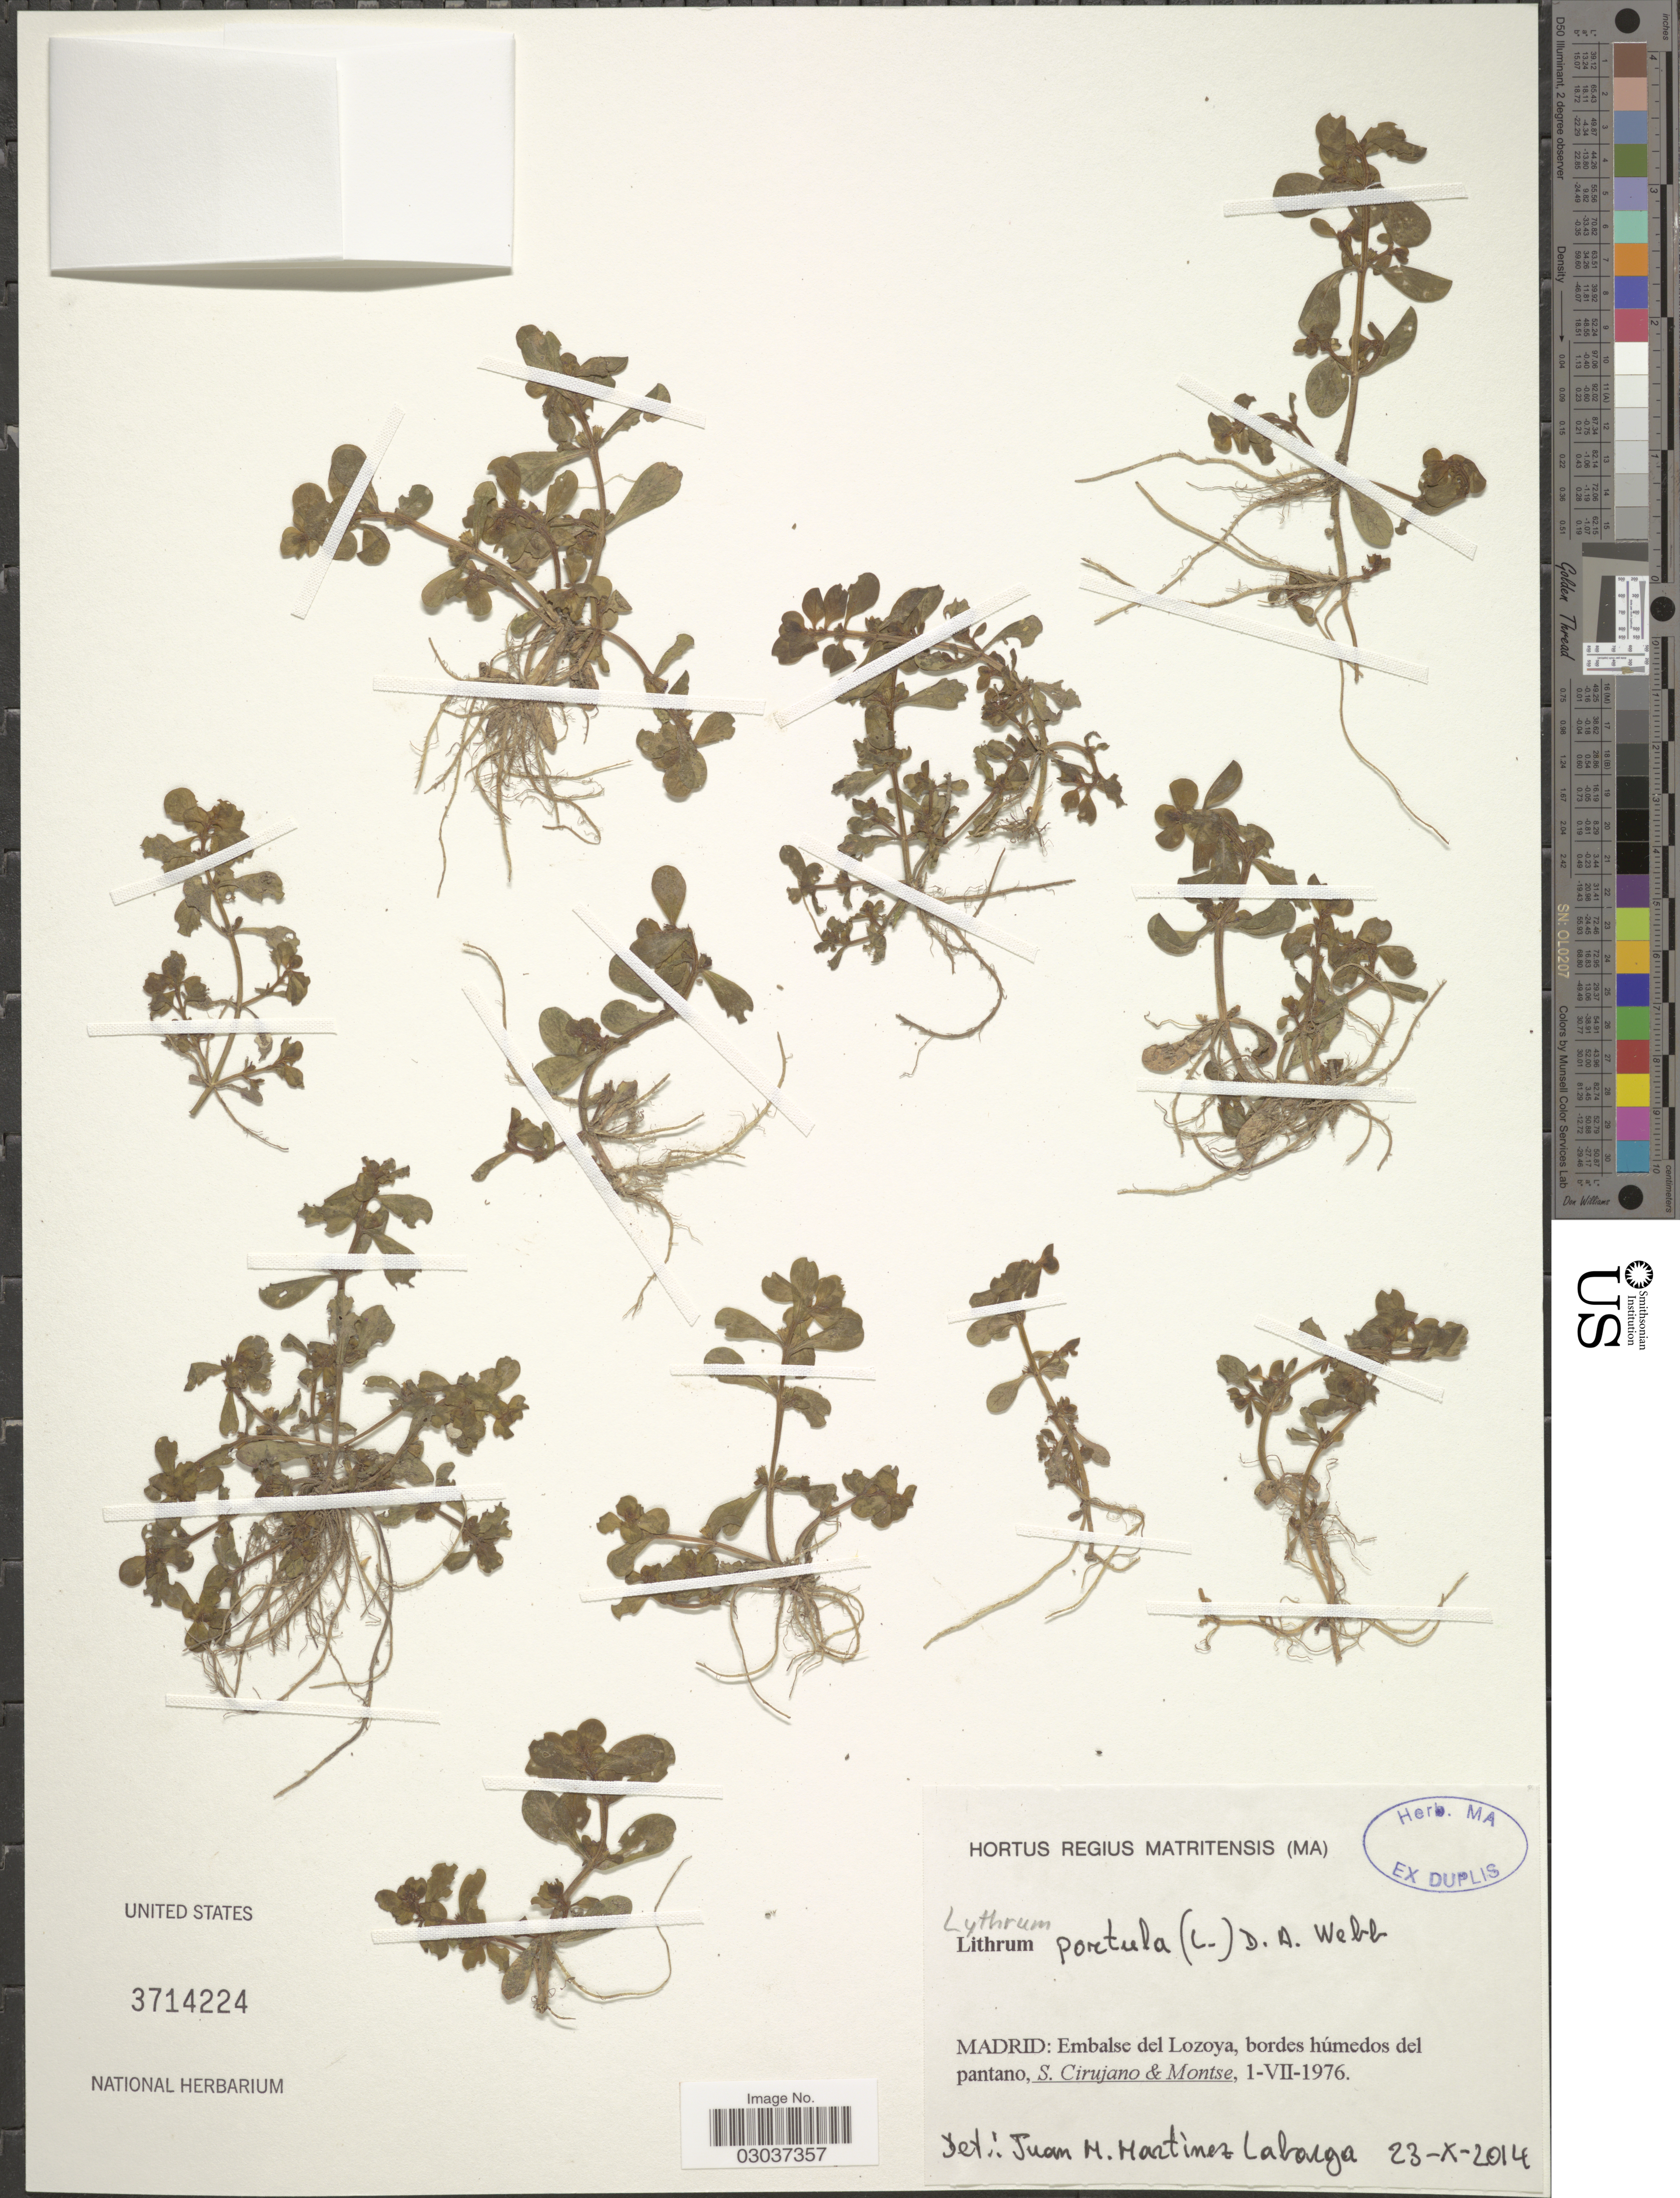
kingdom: Plantae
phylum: Tracheophyta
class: Magnoliopsida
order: Myrtales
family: Lythraceae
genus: Lythrum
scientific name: Lythrum portula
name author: (L.) D.A. Webb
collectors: S. Cirujano & Montse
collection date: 1976-07-01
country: Spain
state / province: Madrid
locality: Embalse del Lozoya, bordes húmedos del pantano.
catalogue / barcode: US 3714224